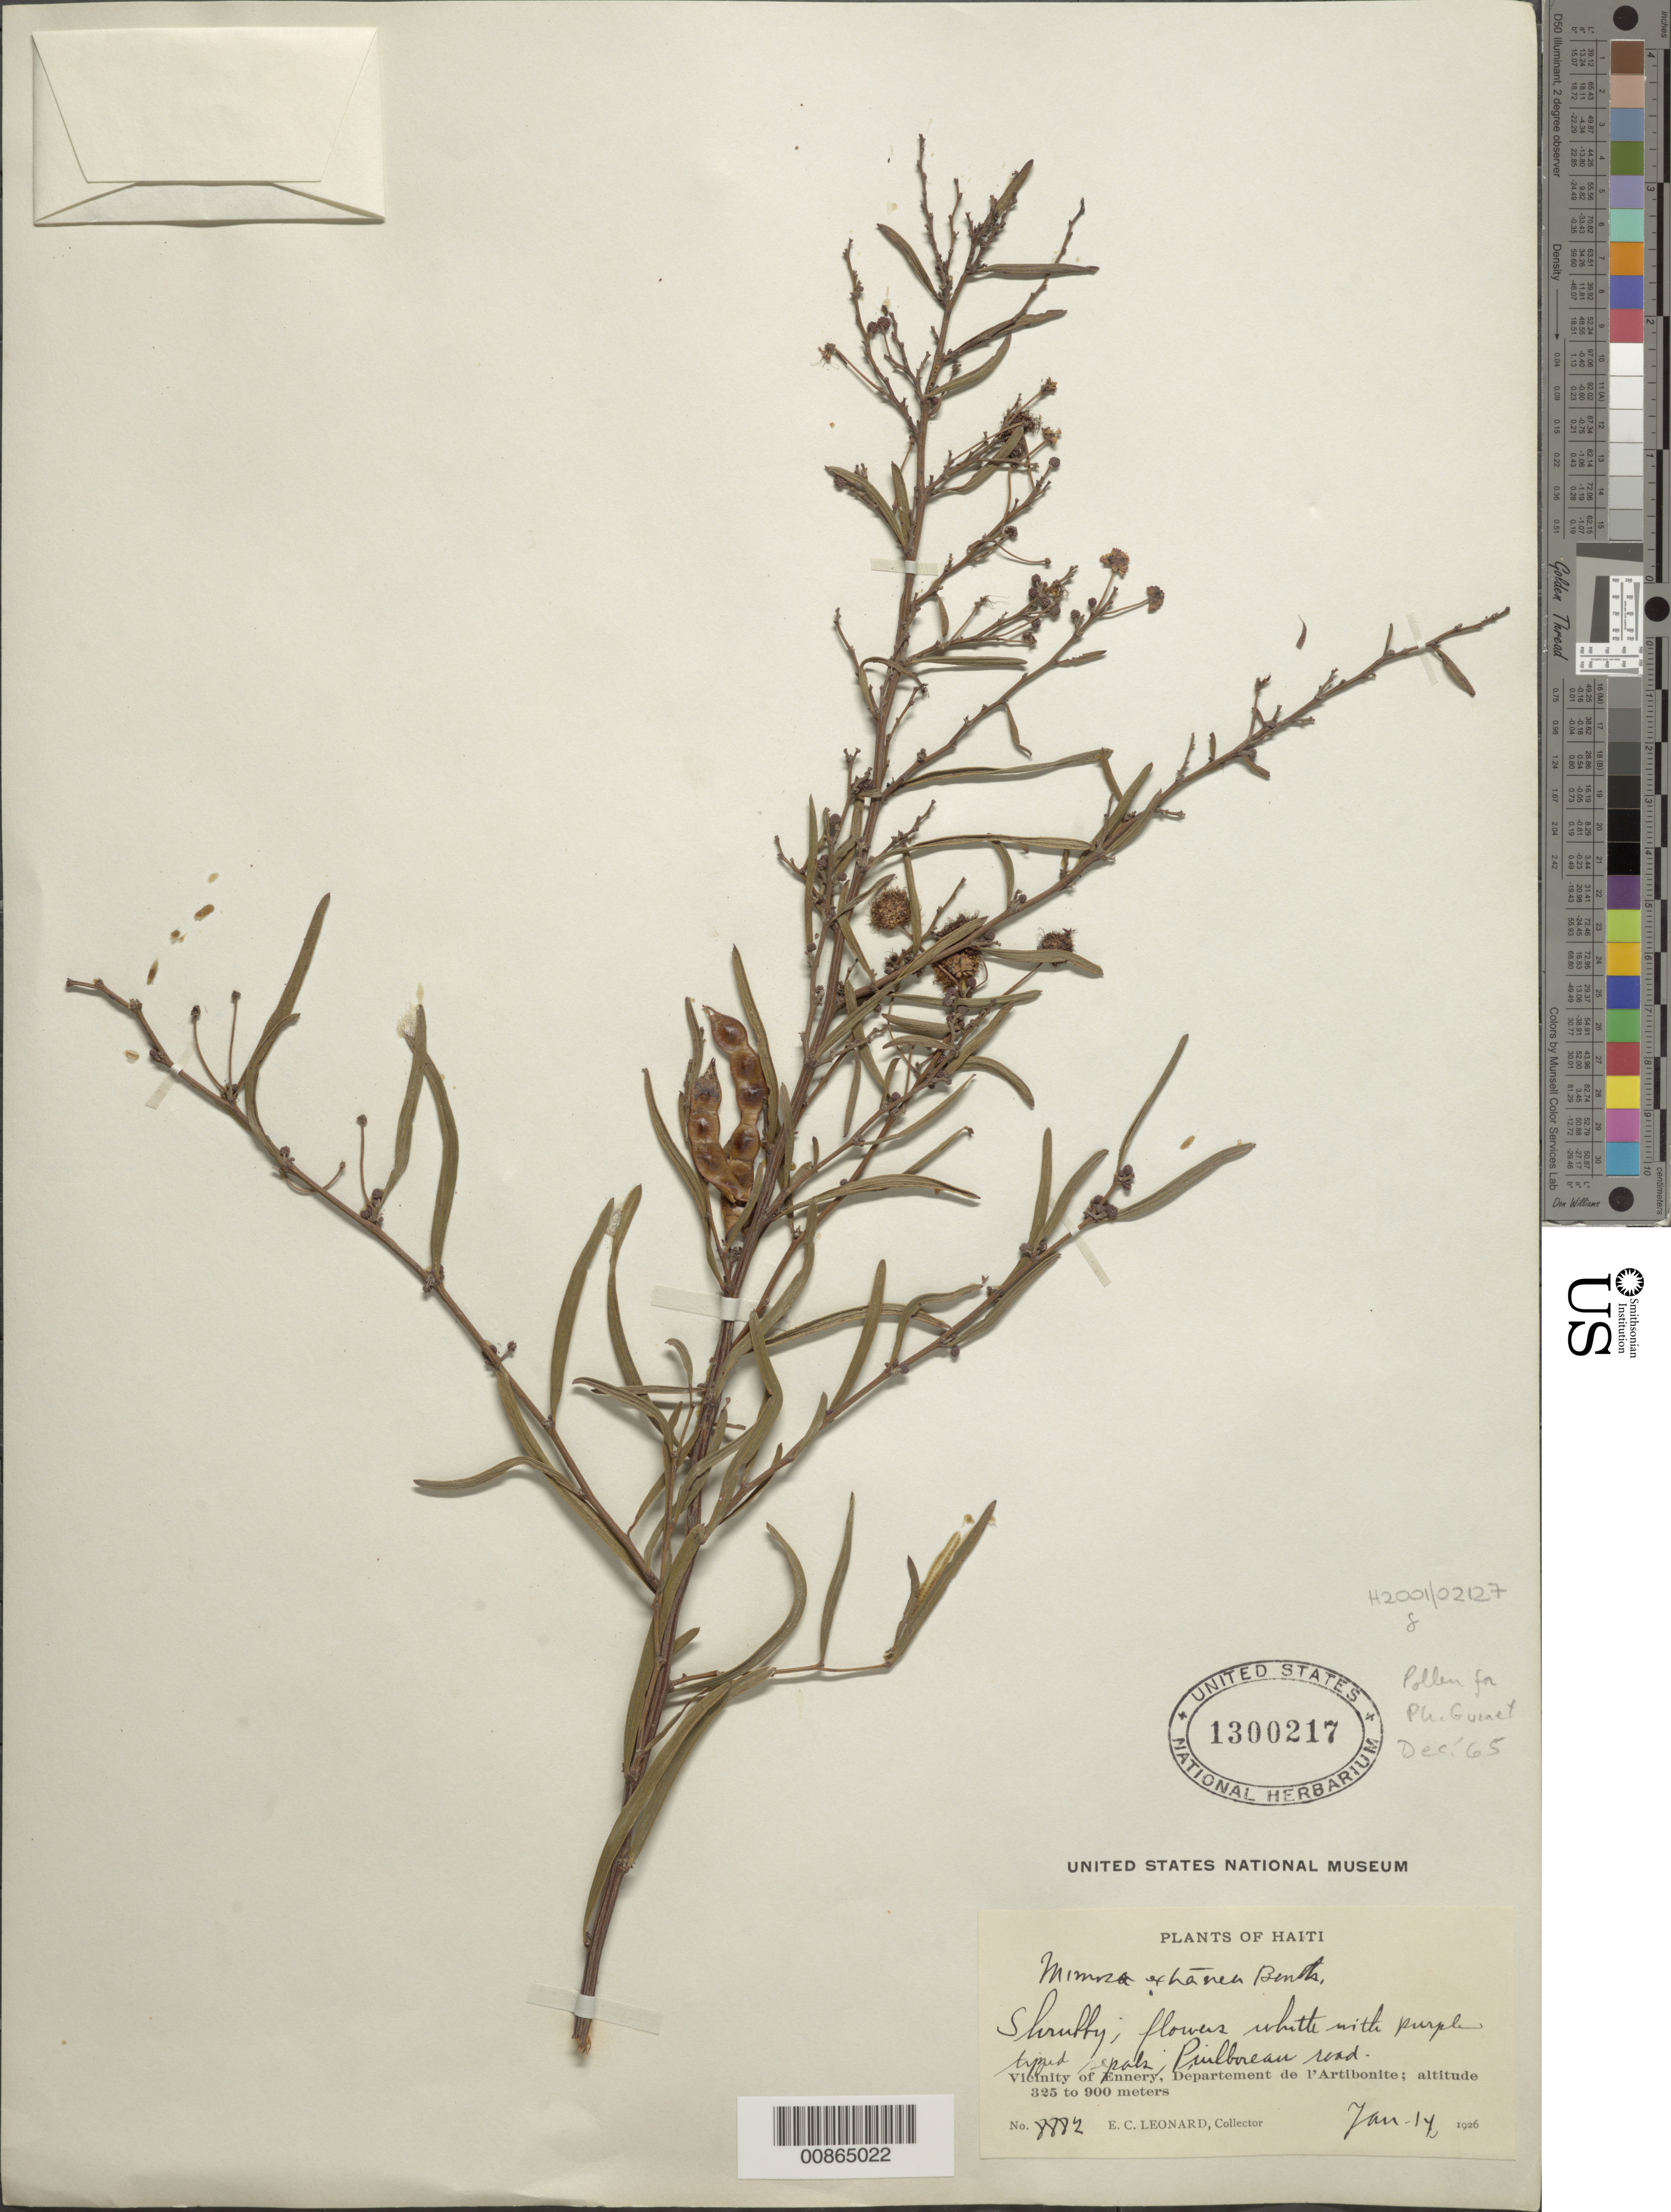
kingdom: Plantae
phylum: Tracheophyta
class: Magnoliopsida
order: Fabales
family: Fabaceae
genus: Mimosa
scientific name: Mimosa extranea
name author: Benth.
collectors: E. C. Leonard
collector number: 8882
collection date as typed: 14 Jan 1926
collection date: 1926-01-14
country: Haiti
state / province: Artibonite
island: Hispaniola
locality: Vicinity of Ennery. Puilboreau road.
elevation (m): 325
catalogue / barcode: US 1300217